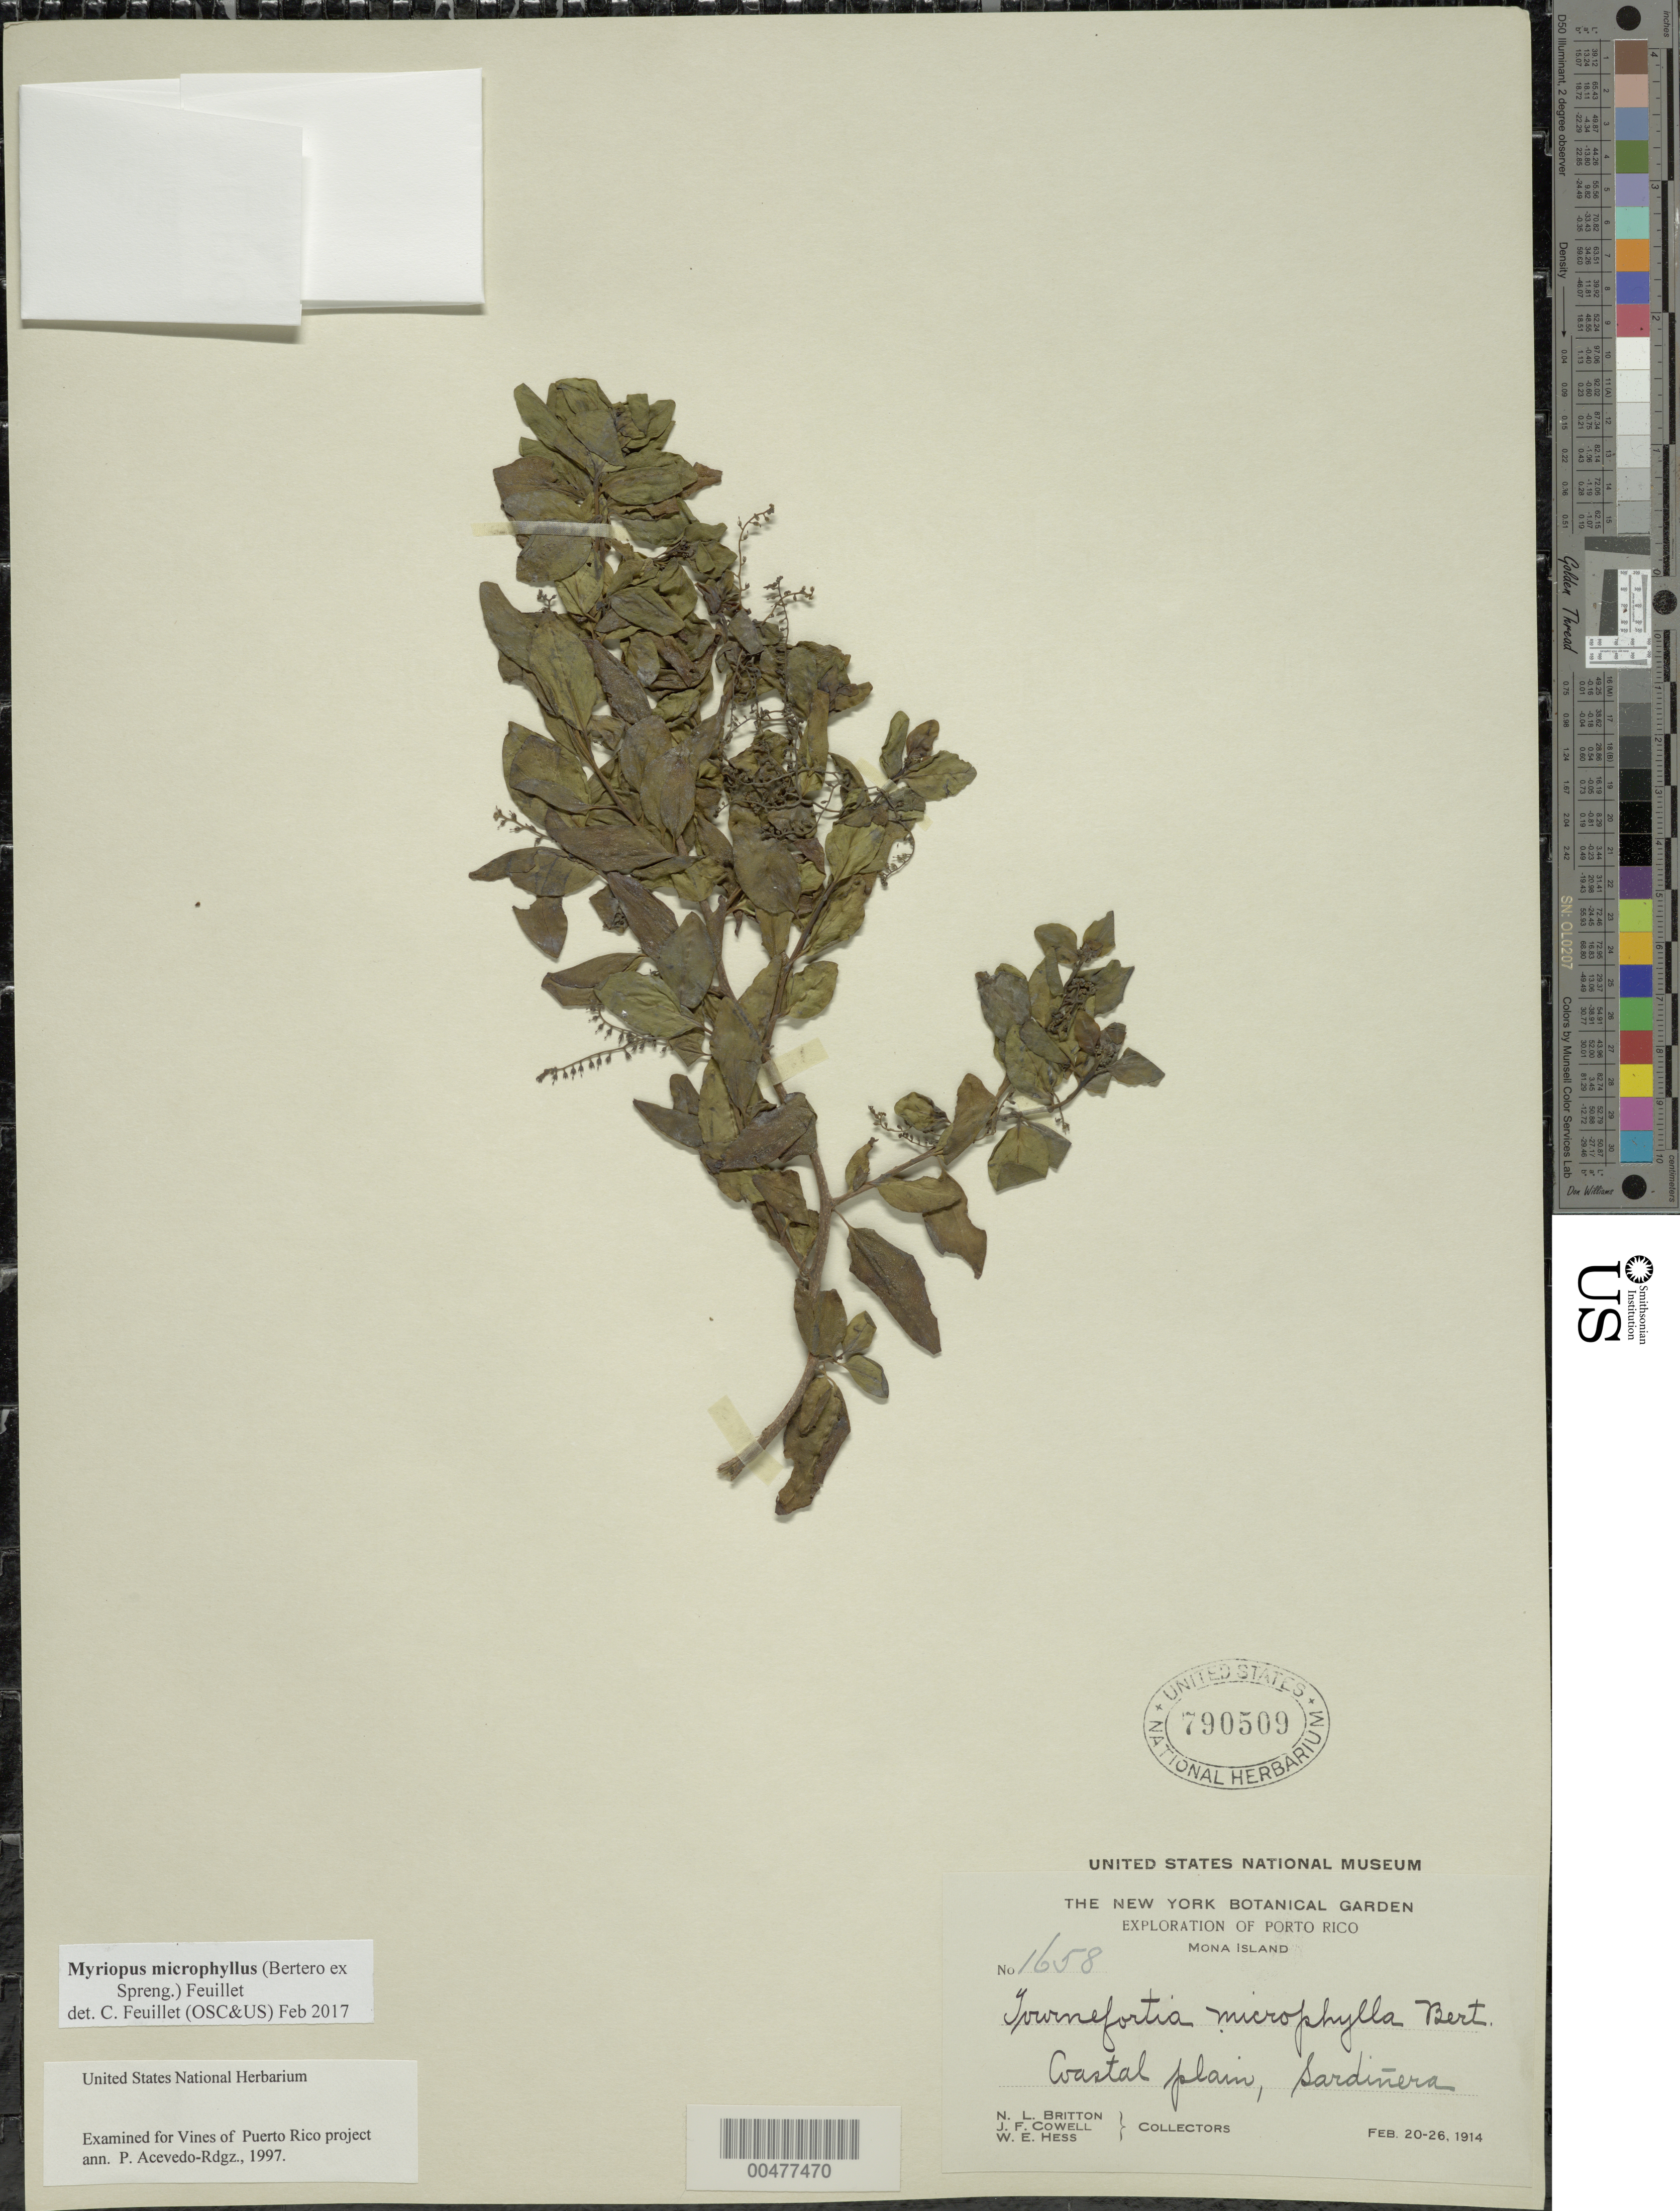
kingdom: Plantae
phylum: Tracheophyta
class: Magnoliopsida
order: Boraginales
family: Heliotropiaceae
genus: Myriopus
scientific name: Myriopus microphyllus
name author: (Bertero ex Spreng.) Feuillet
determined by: Feuillet, C.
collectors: N. Britton, J. F. Cowell & W. Hess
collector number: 1658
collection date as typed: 20 Feb 1914 to 26 Feb 1914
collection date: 1914-02-20/1914-02-26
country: Puerto Rico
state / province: Mayaguëz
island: Mona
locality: Mona Island: Sardinera. Coastal plains.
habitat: Coastal plain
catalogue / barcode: US 790509